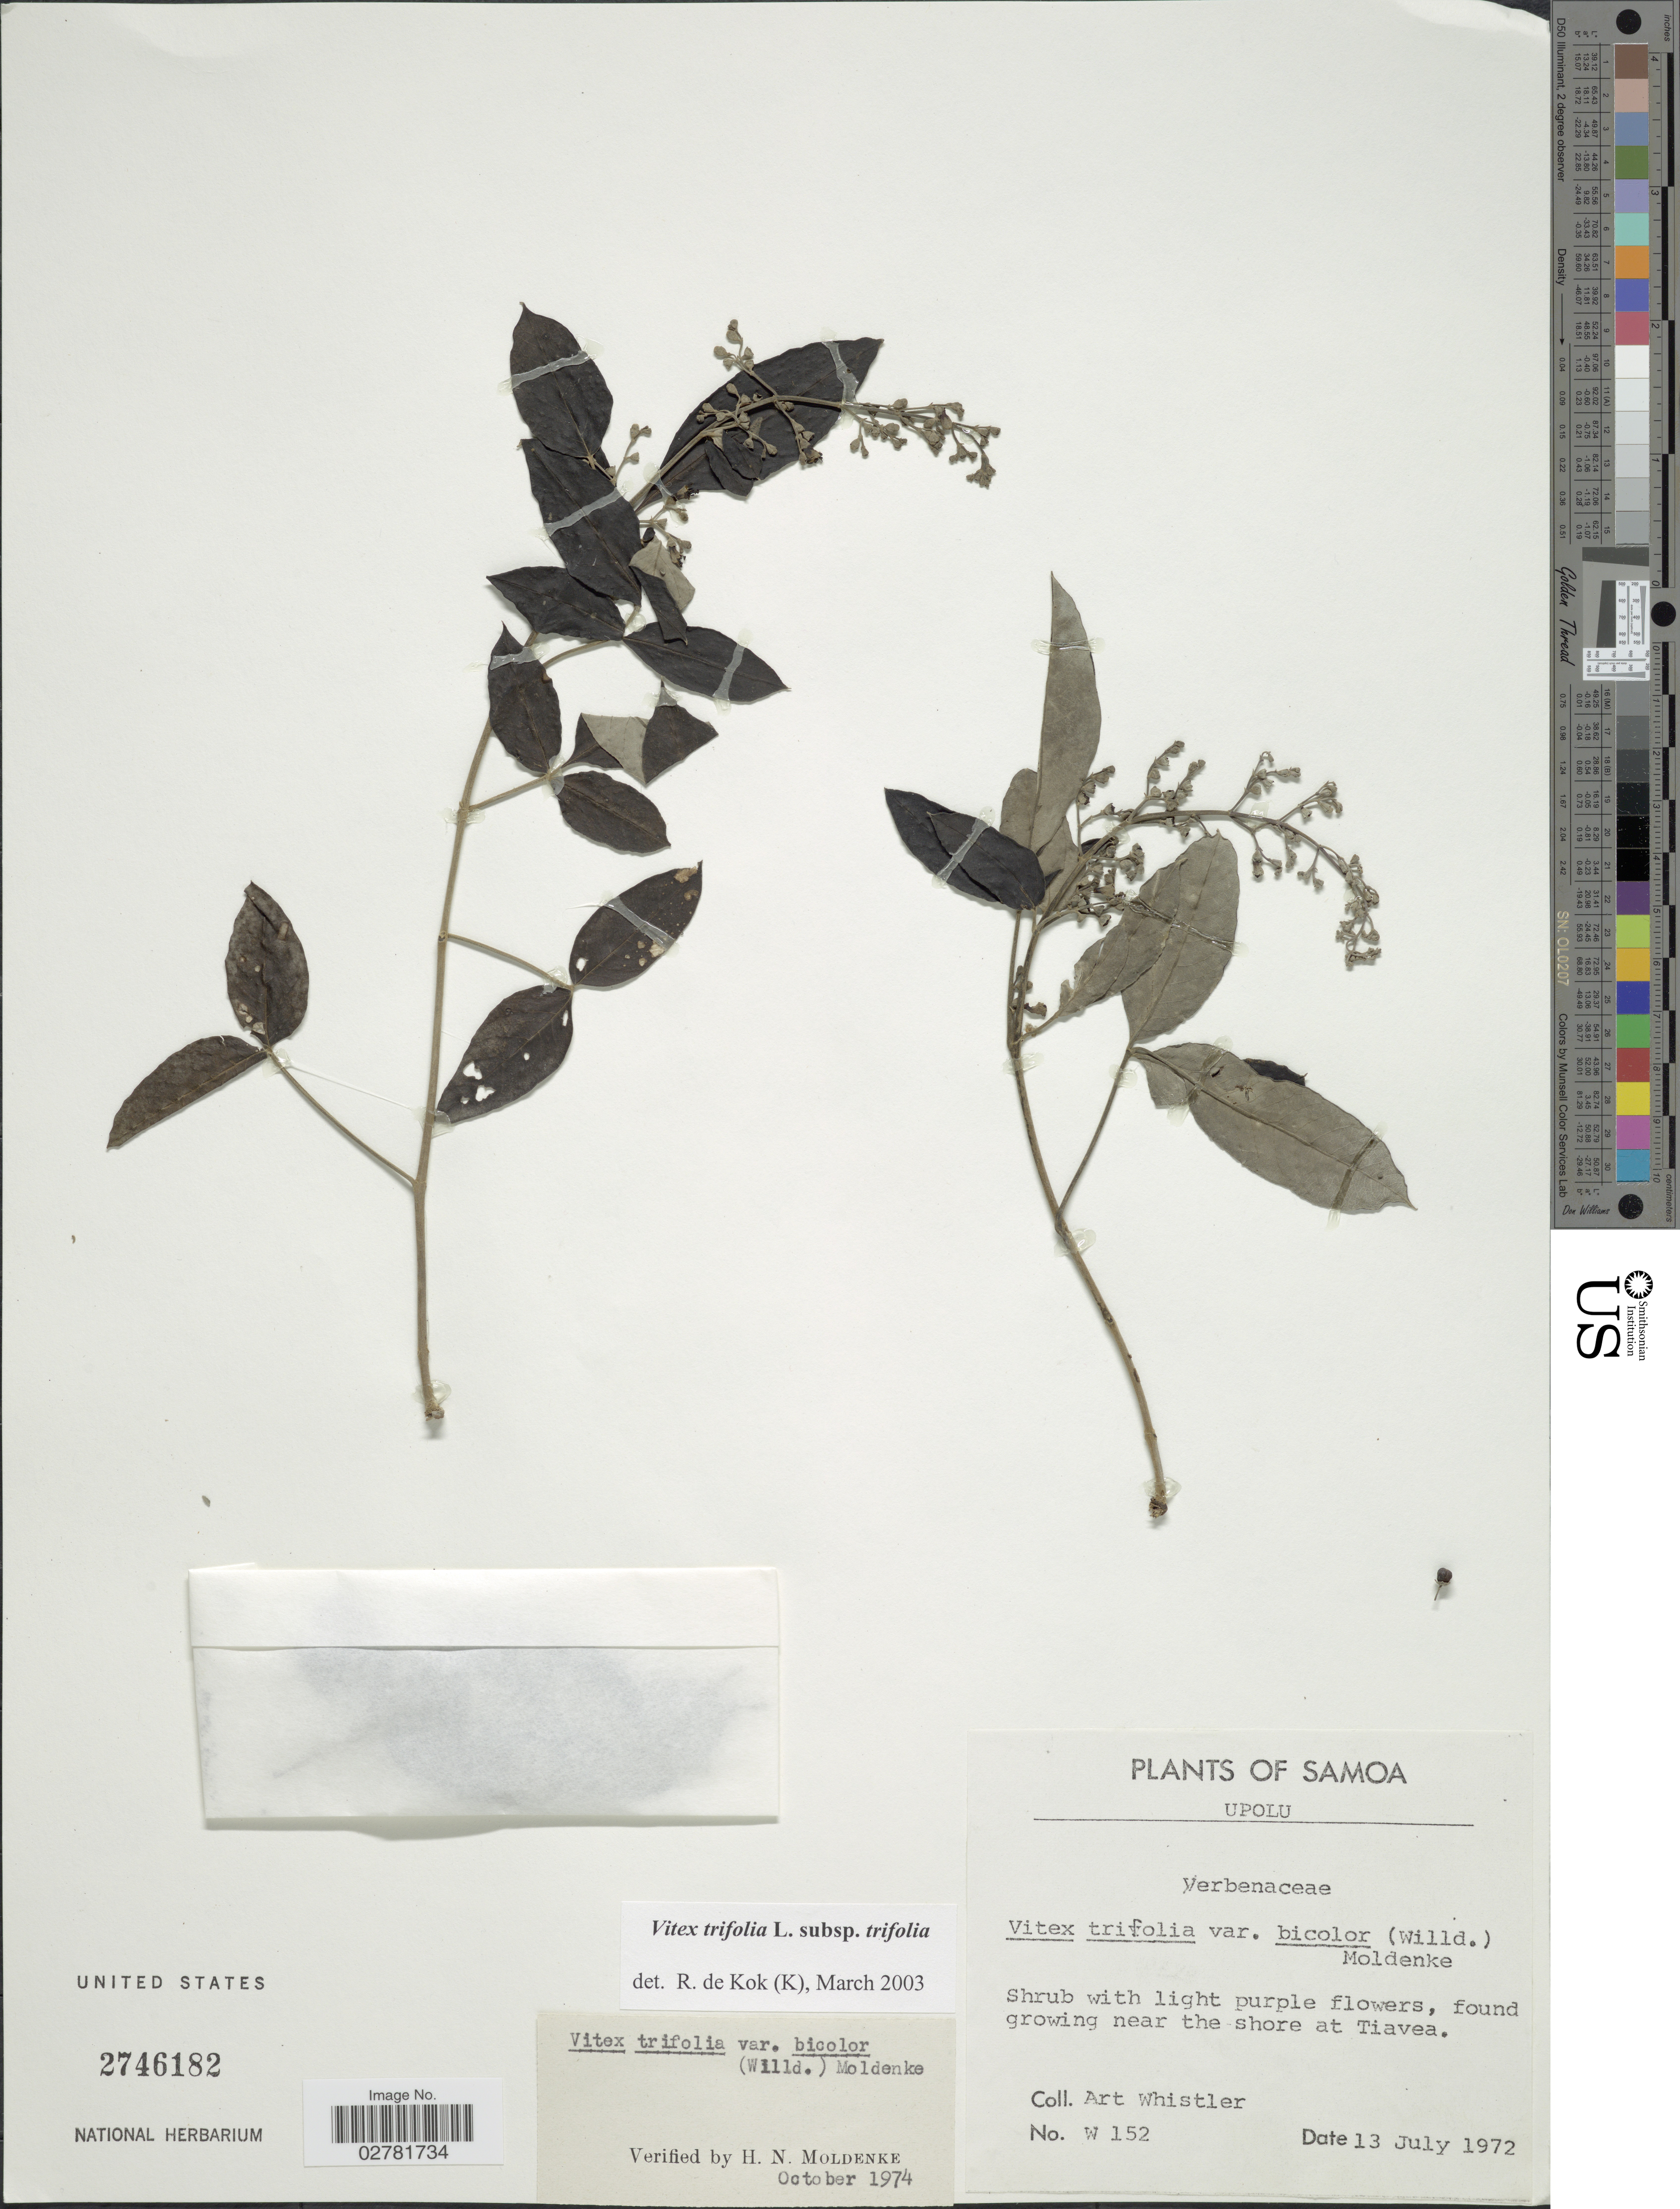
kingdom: Plantae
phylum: Tracheophyta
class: Magnoliopsida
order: Lamiales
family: Lamiaceae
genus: Vitex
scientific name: Vitex trifolia var. trifolia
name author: L.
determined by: Kok, R. de, (K)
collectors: A. Whistler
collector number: W152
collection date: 1972-07-13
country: Samoa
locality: Samoa. Upolu. near the shore at Tiavea.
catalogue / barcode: US 2746182